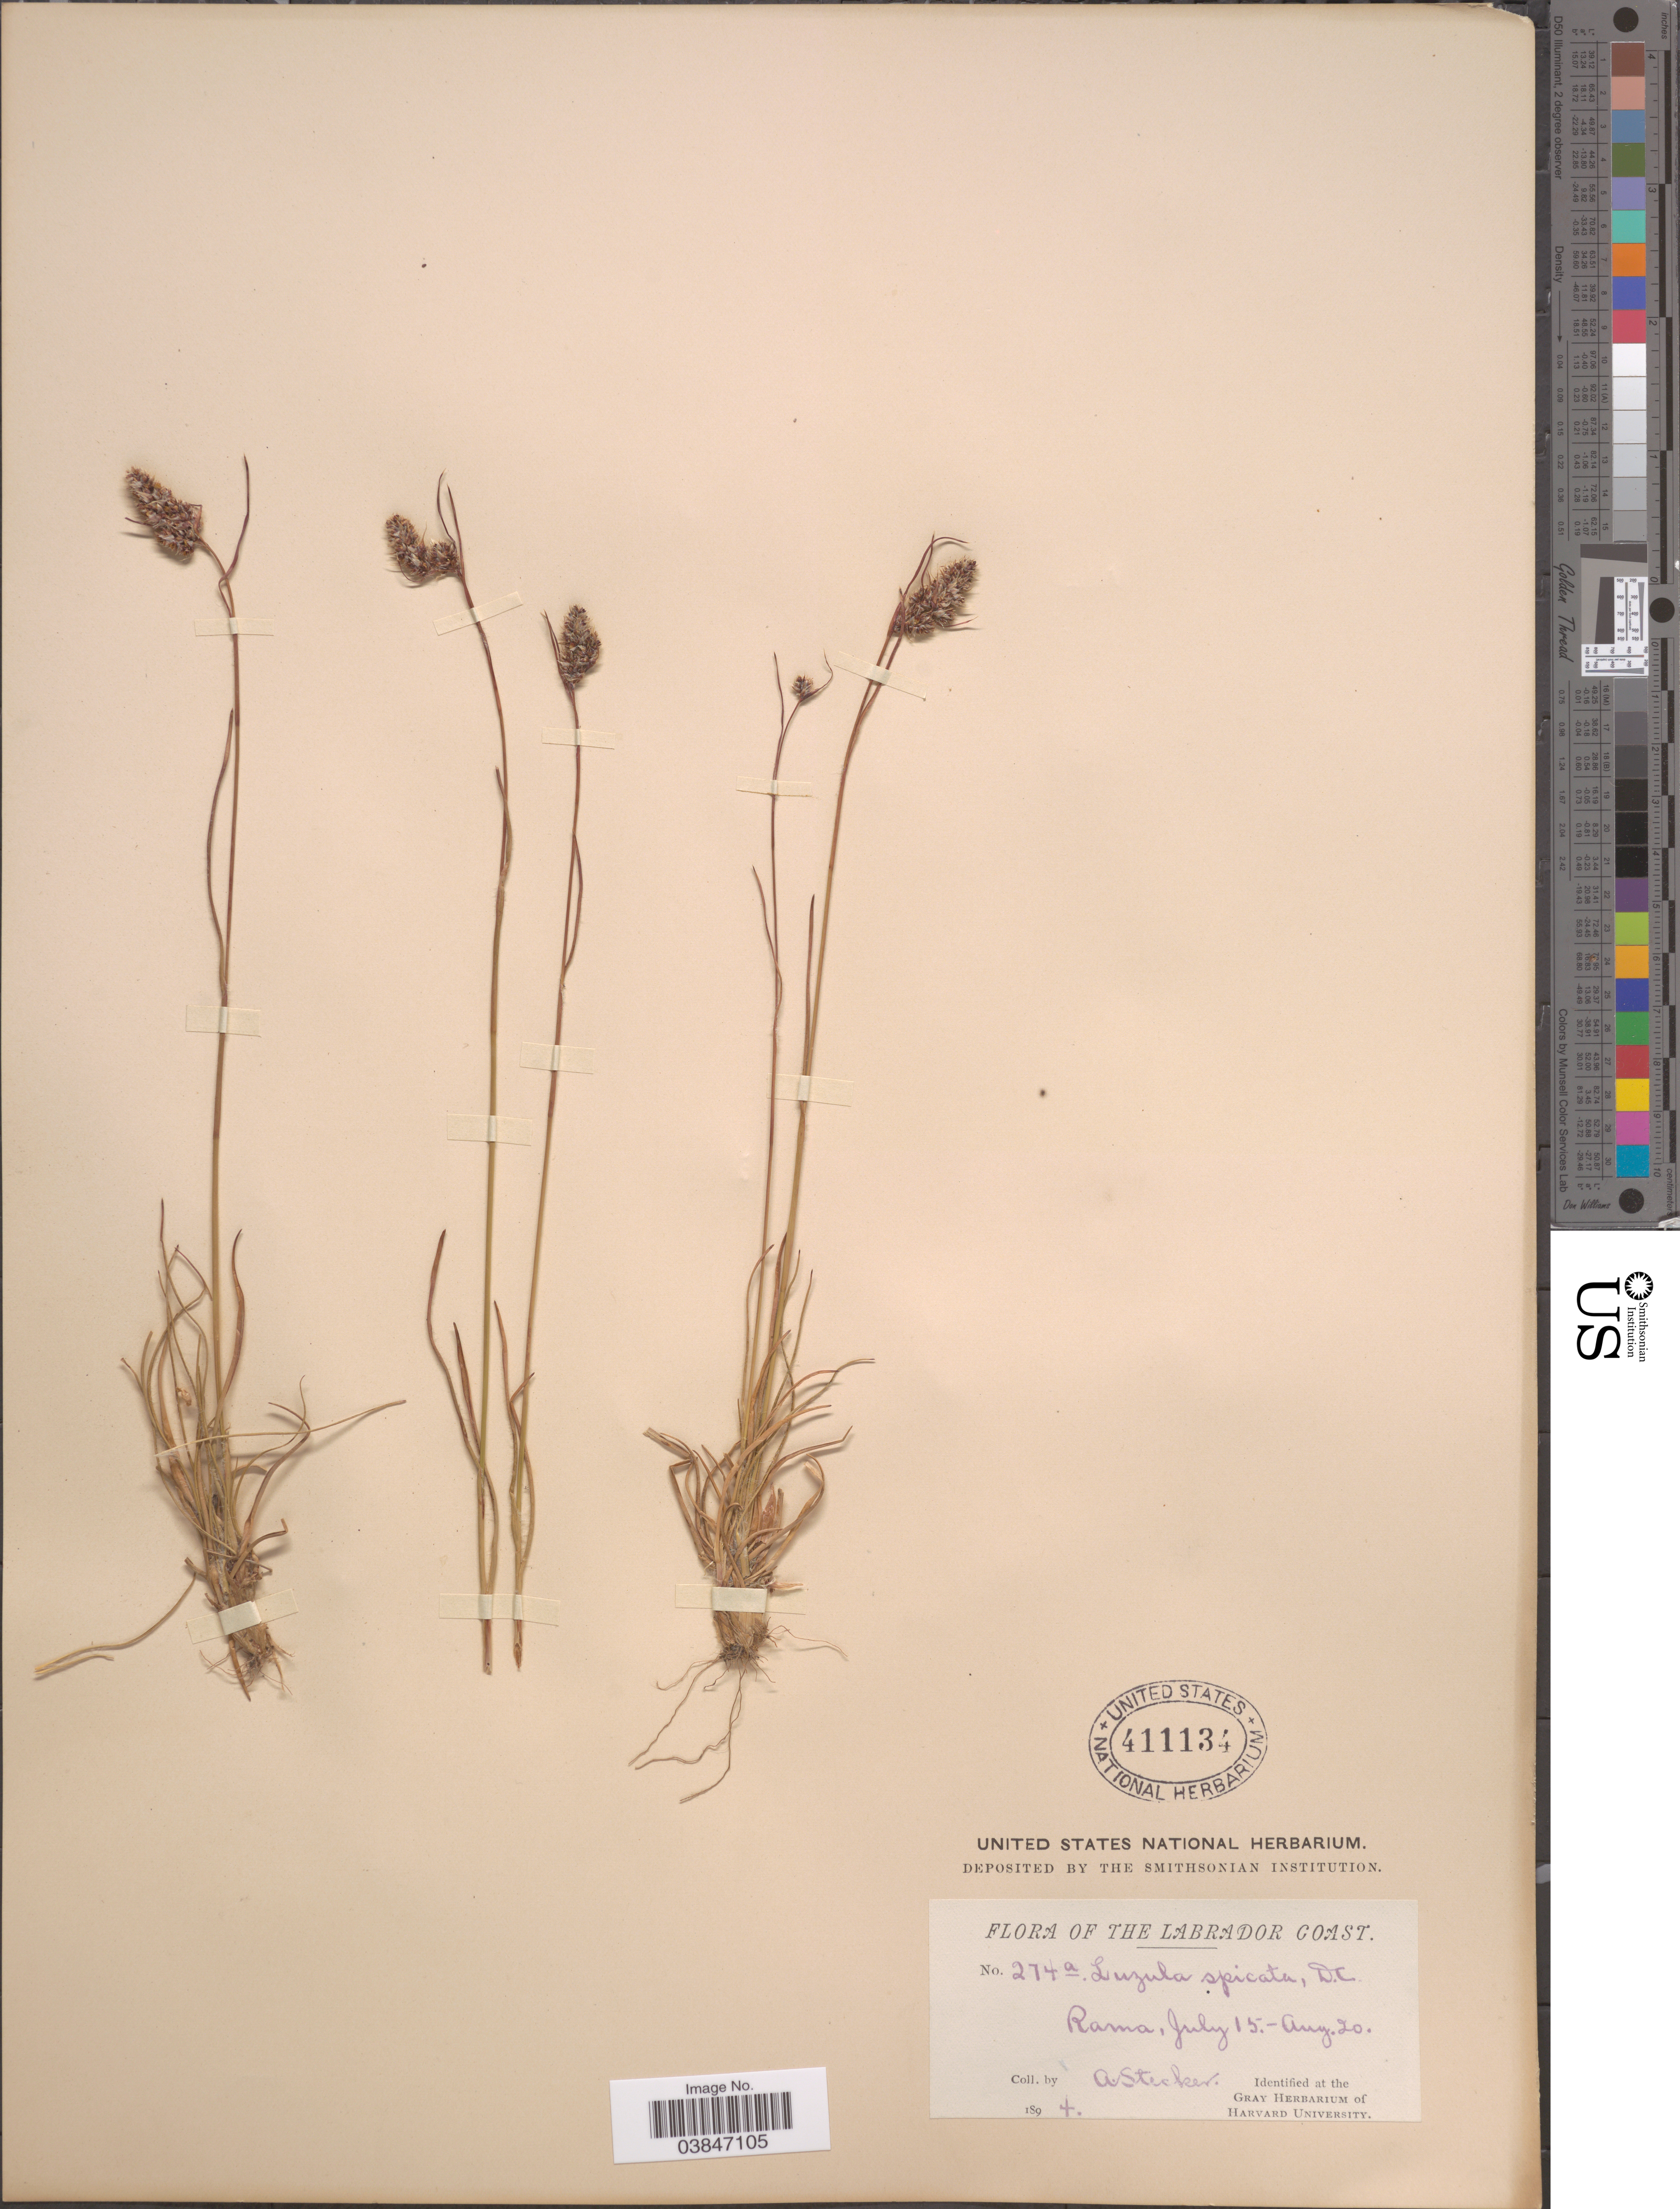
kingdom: Plantae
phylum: Tracheophyta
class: Liliopsida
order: Poales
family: Juncaceae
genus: Luzula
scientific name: Luzula spicata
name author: (L.) DC.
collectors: A. Stecker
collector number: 274a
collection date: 1894-07-15/1894-08-20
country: Canada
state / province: Newfoundland and Labrador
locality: The Labrador Coast. Rama.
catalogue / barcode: US 411134